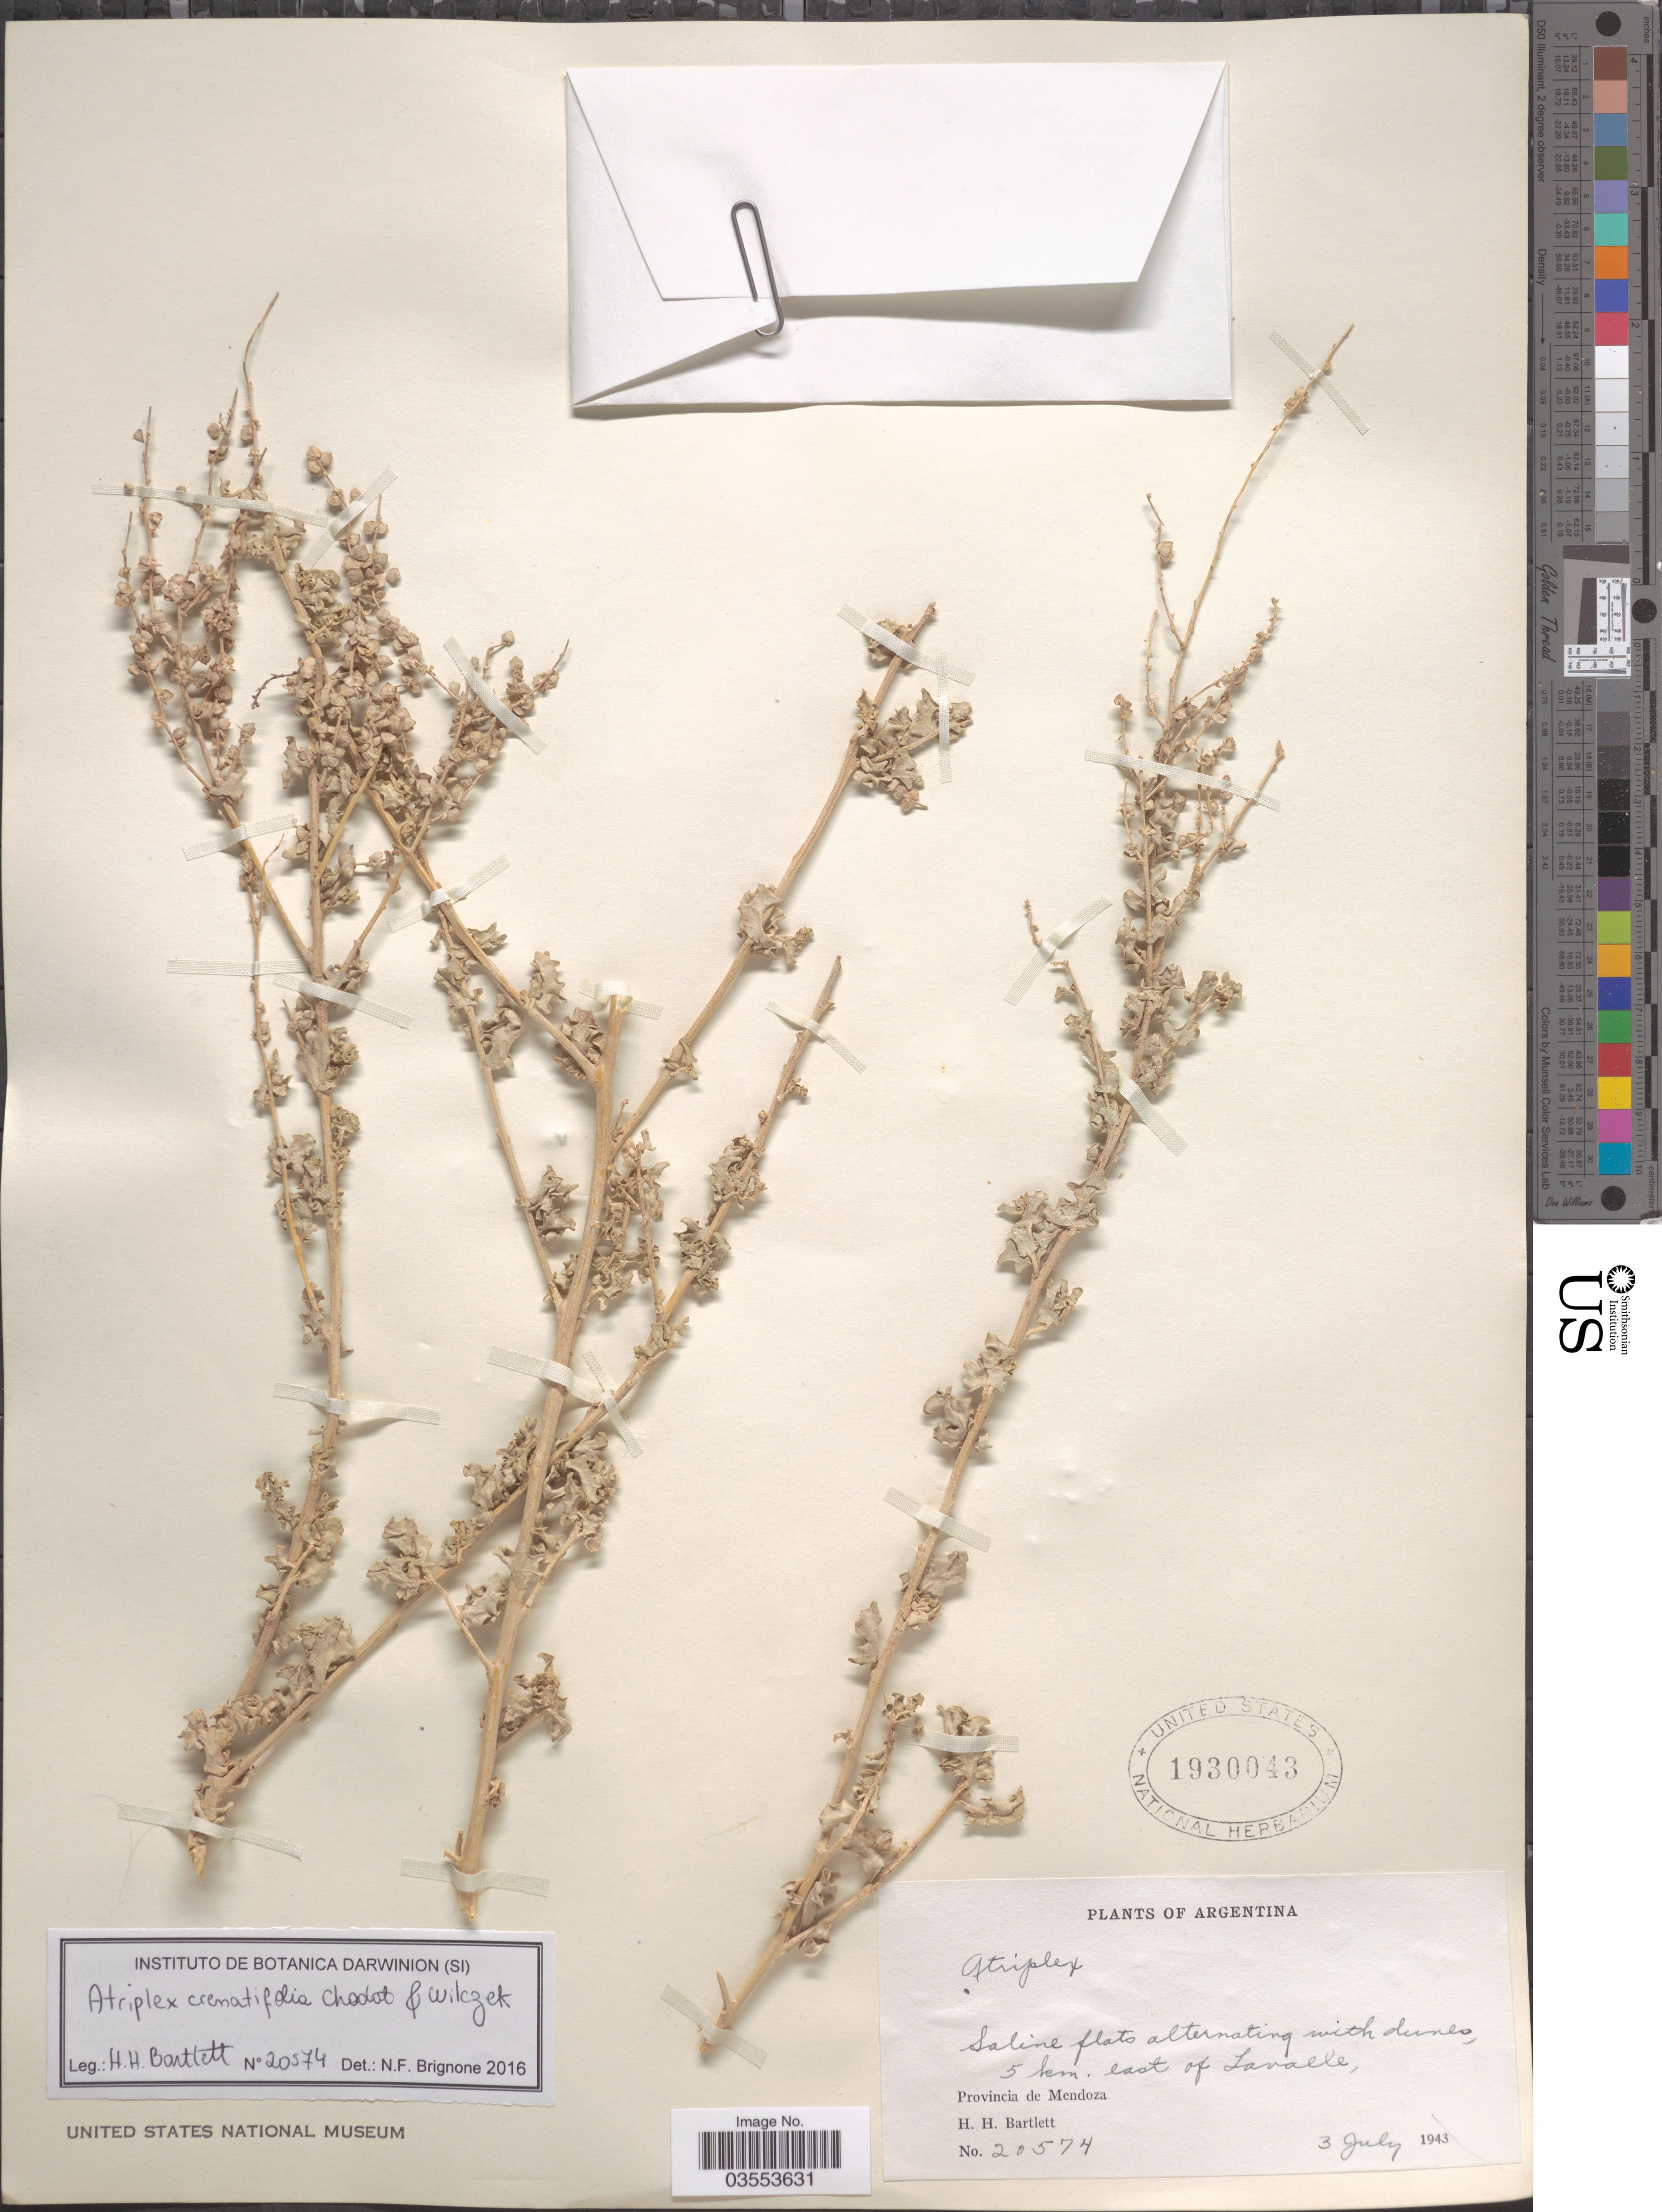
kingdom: Plantae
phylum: Tracheophyta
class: Magnoliopsida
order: Caryophyllales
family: Amaranthaceae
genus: Atriplex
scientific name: Atriplex sp.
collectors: H. H. Bartlett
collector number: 20574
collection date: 1943-07-03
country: Argentina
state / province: Mendoza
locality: Saline flats alternating with dunes, 5 km. east of Lavalle.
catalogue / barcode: US 1930043